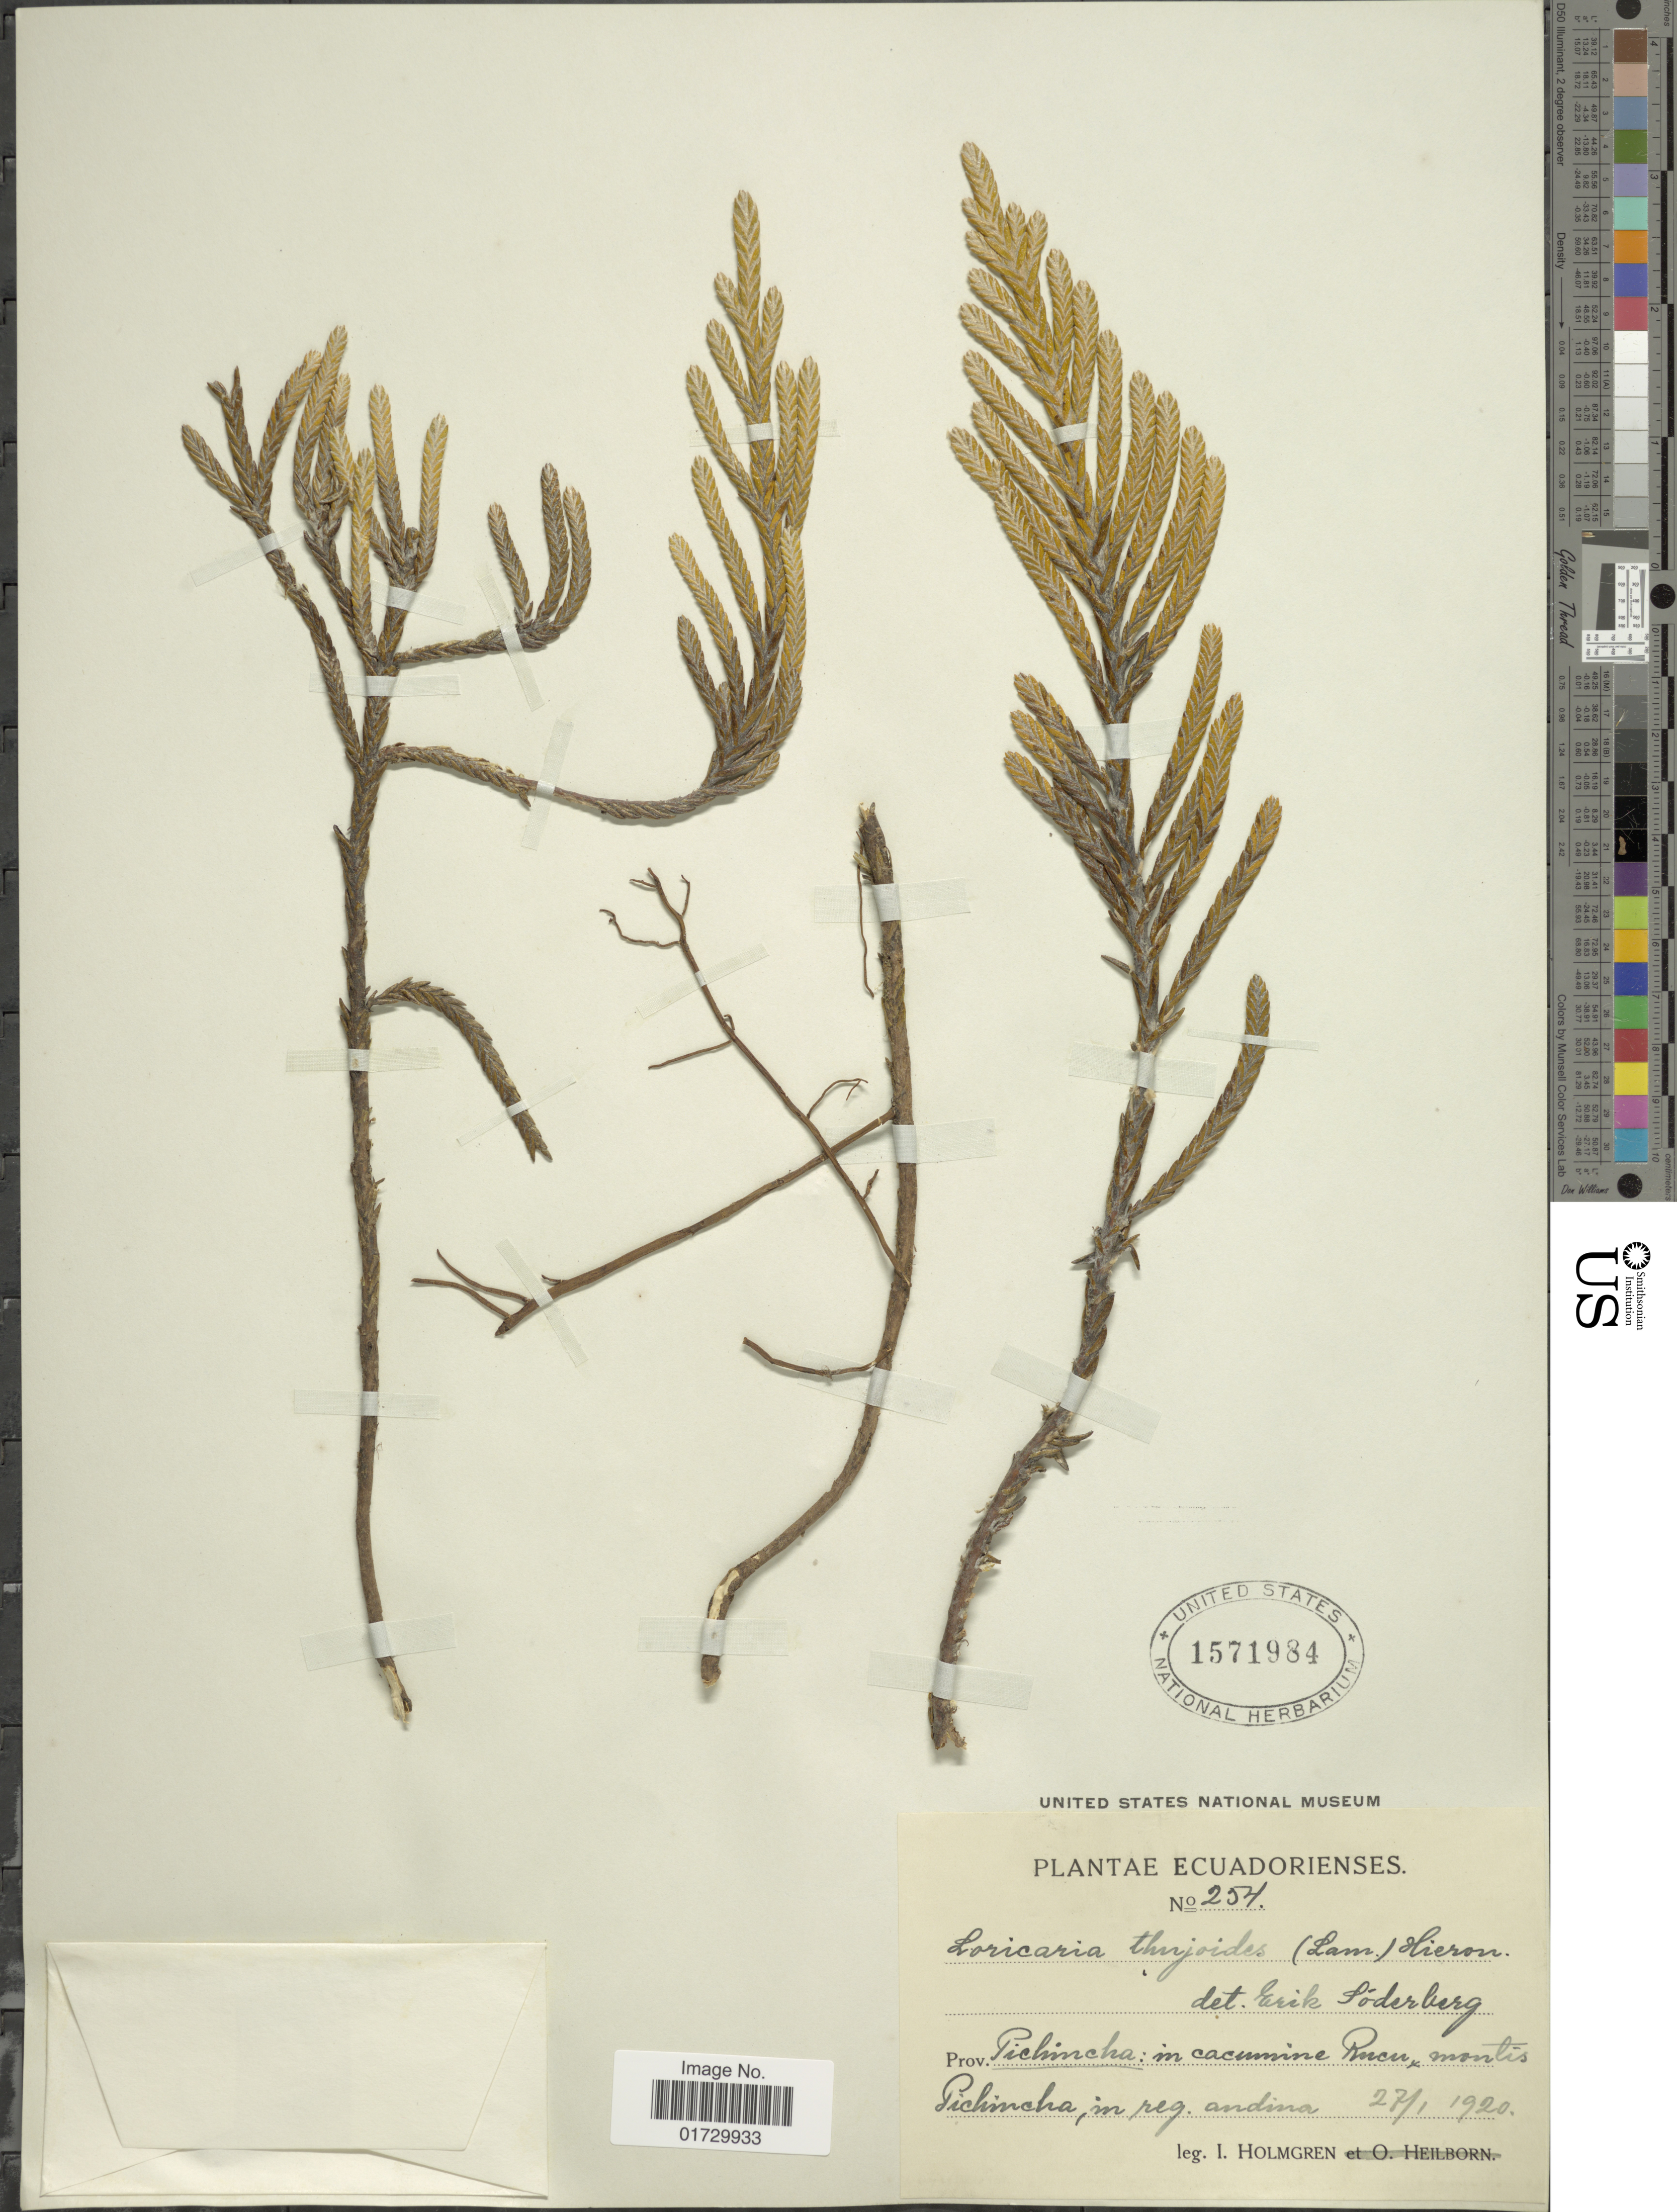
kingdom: Plantae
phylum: Tracheophyta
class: Magnoliopsida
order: Asterales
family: Asteraceae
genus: Loricaria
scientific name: Loricaria thuyoides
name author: (Lam.) Sch. Bip.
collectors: I. Holmgren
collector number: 254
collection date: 1920-01-27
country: Ecuador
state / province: Pichincha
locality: In cacumine Rucu, montis Pichincha, in reg. andina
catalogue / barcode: US 1571984